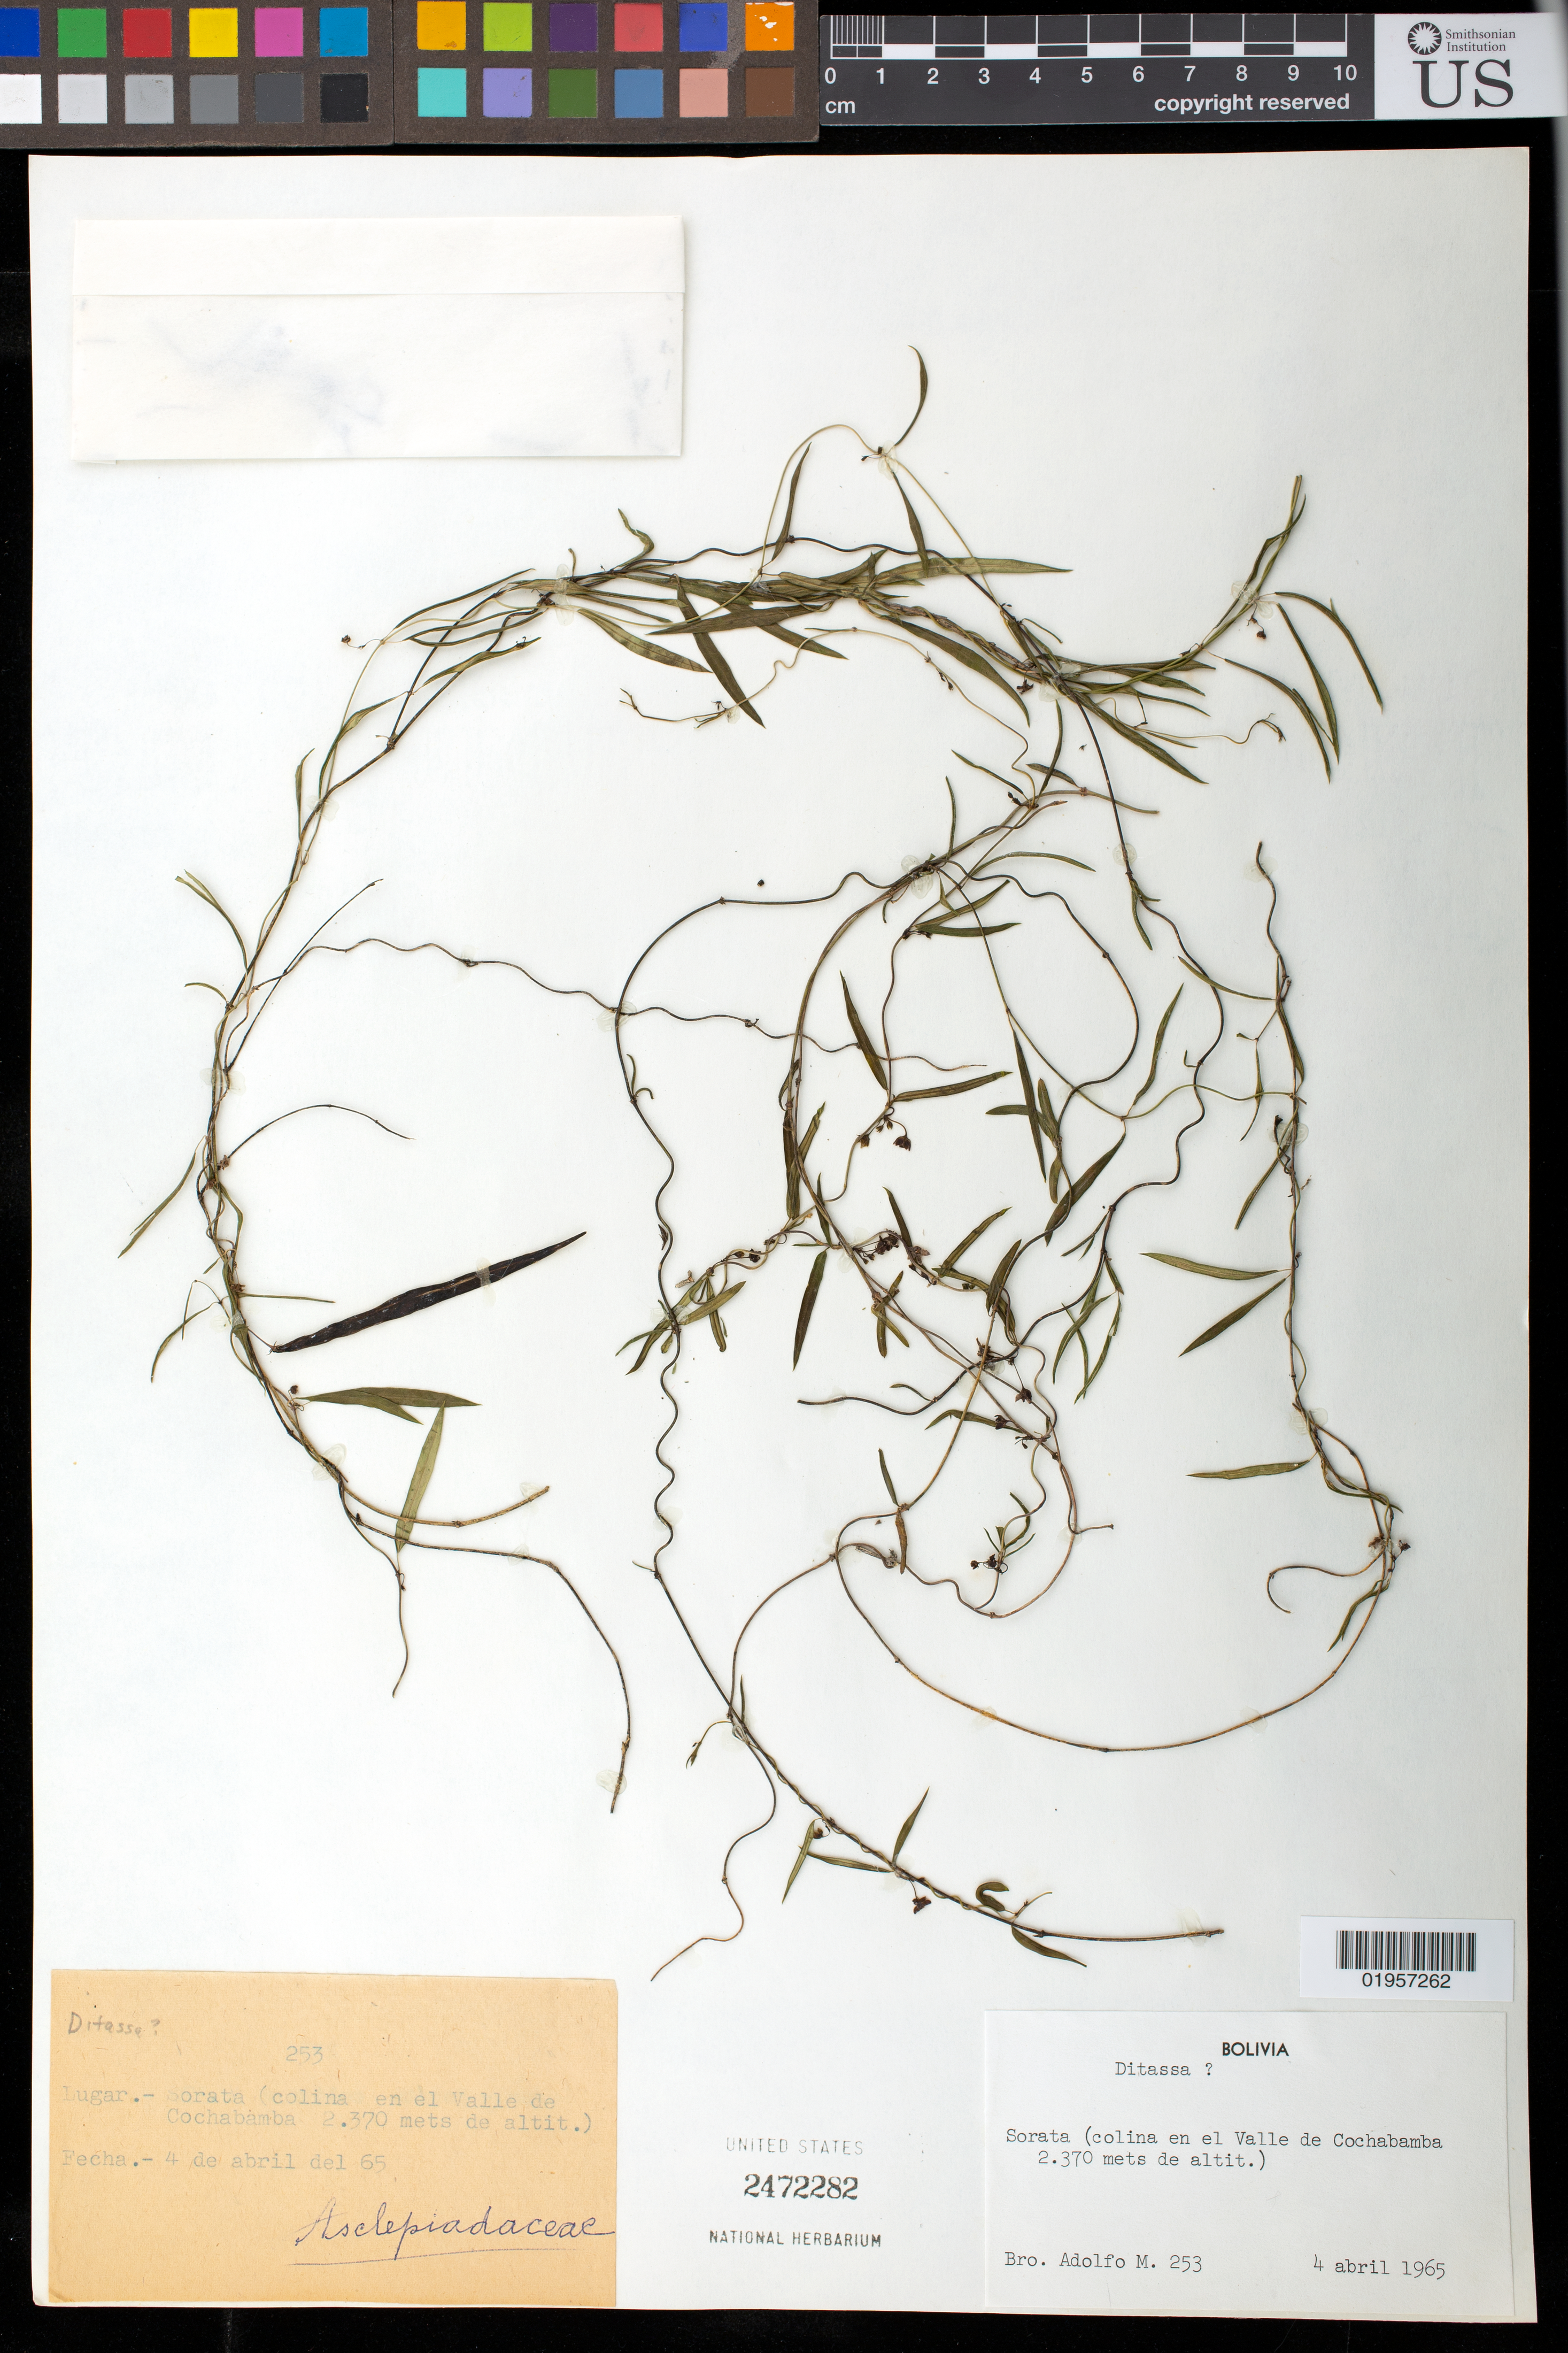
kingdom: Plantae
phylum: Tracheophyta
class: Magnoliopsida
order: Gentianales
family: Apocynaceae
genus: Ditassa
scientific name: Ditassa sp.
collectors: Bro. Adolfo M.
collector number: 253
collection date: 1964-04-04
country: Bolivia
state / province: Cochabamba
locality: Sorata (colina en el Valle de Cochabamba)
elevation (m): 2370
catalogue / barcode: US 2472282